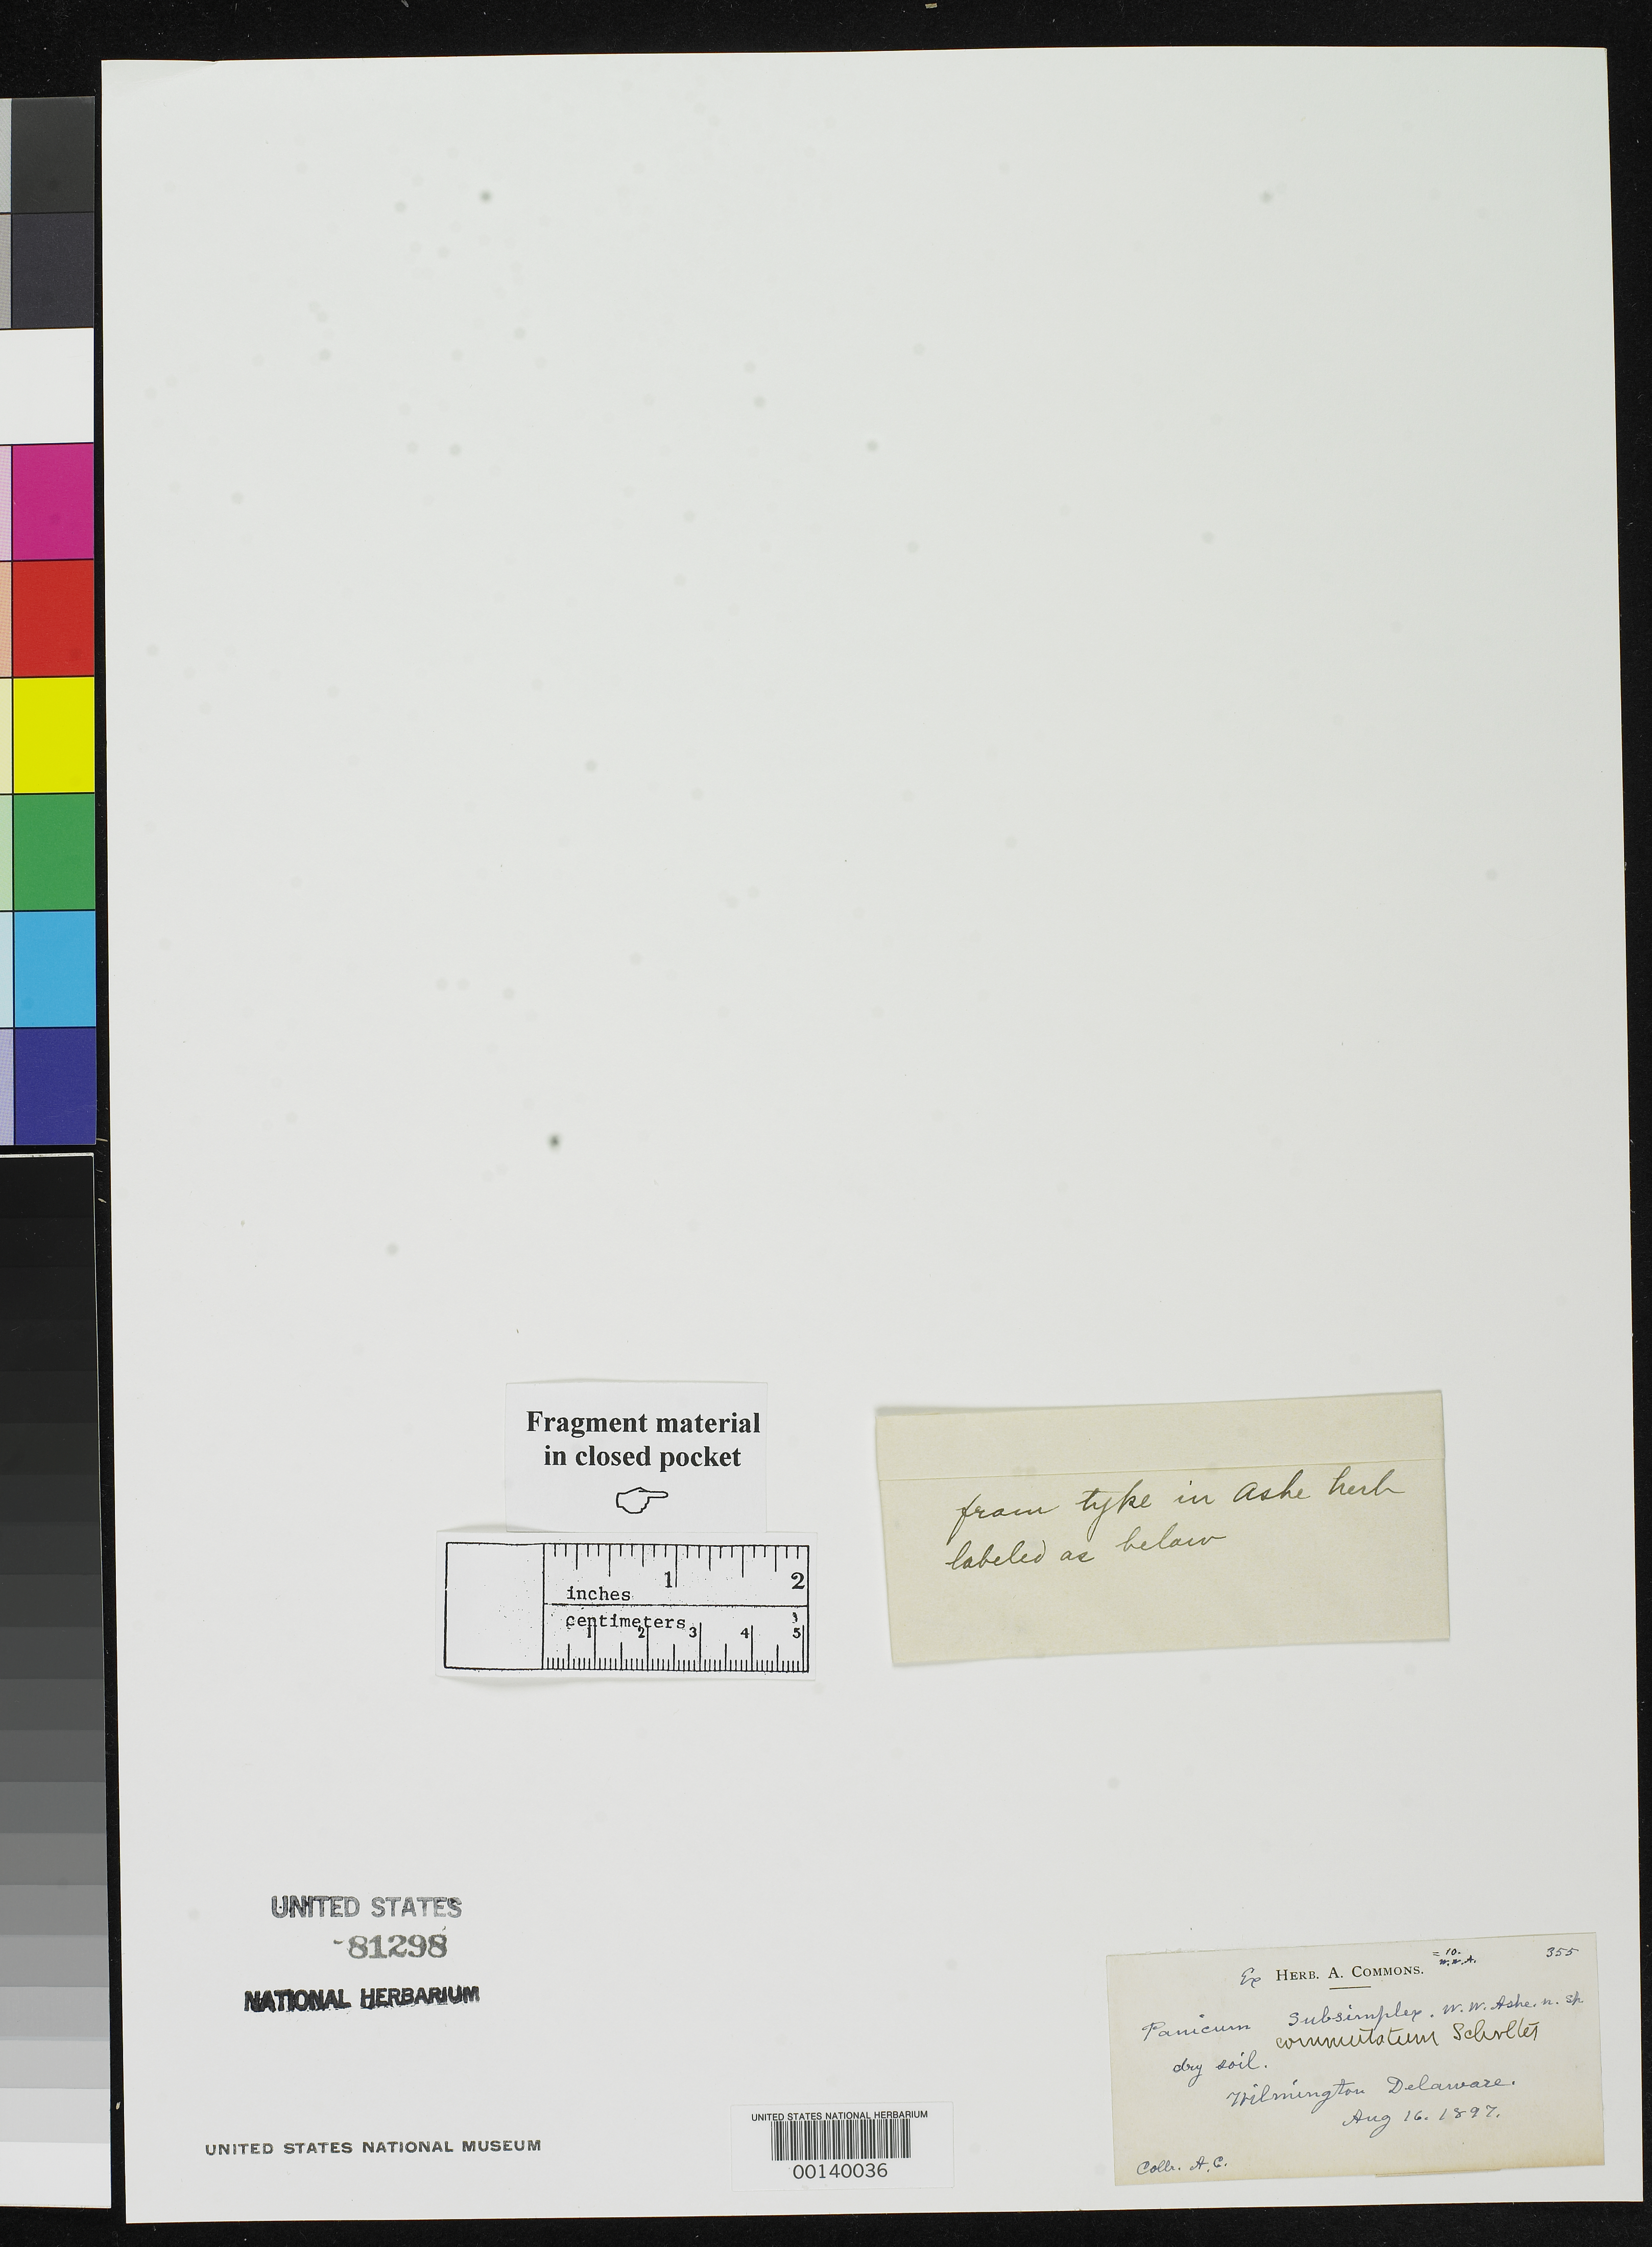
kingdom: Plantae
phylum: Tracheophyta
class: Liliopsida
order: Poales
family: Poaceae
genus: Panicum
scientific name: Panicum subsimplex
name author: Ashe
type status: Type Fragment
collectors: A. Commons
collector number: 355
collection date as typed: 16 Aug 1897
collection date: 1897-08-16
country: United States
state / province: Delaware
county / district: New Castle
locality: Wilmington.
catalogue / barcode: US 81298